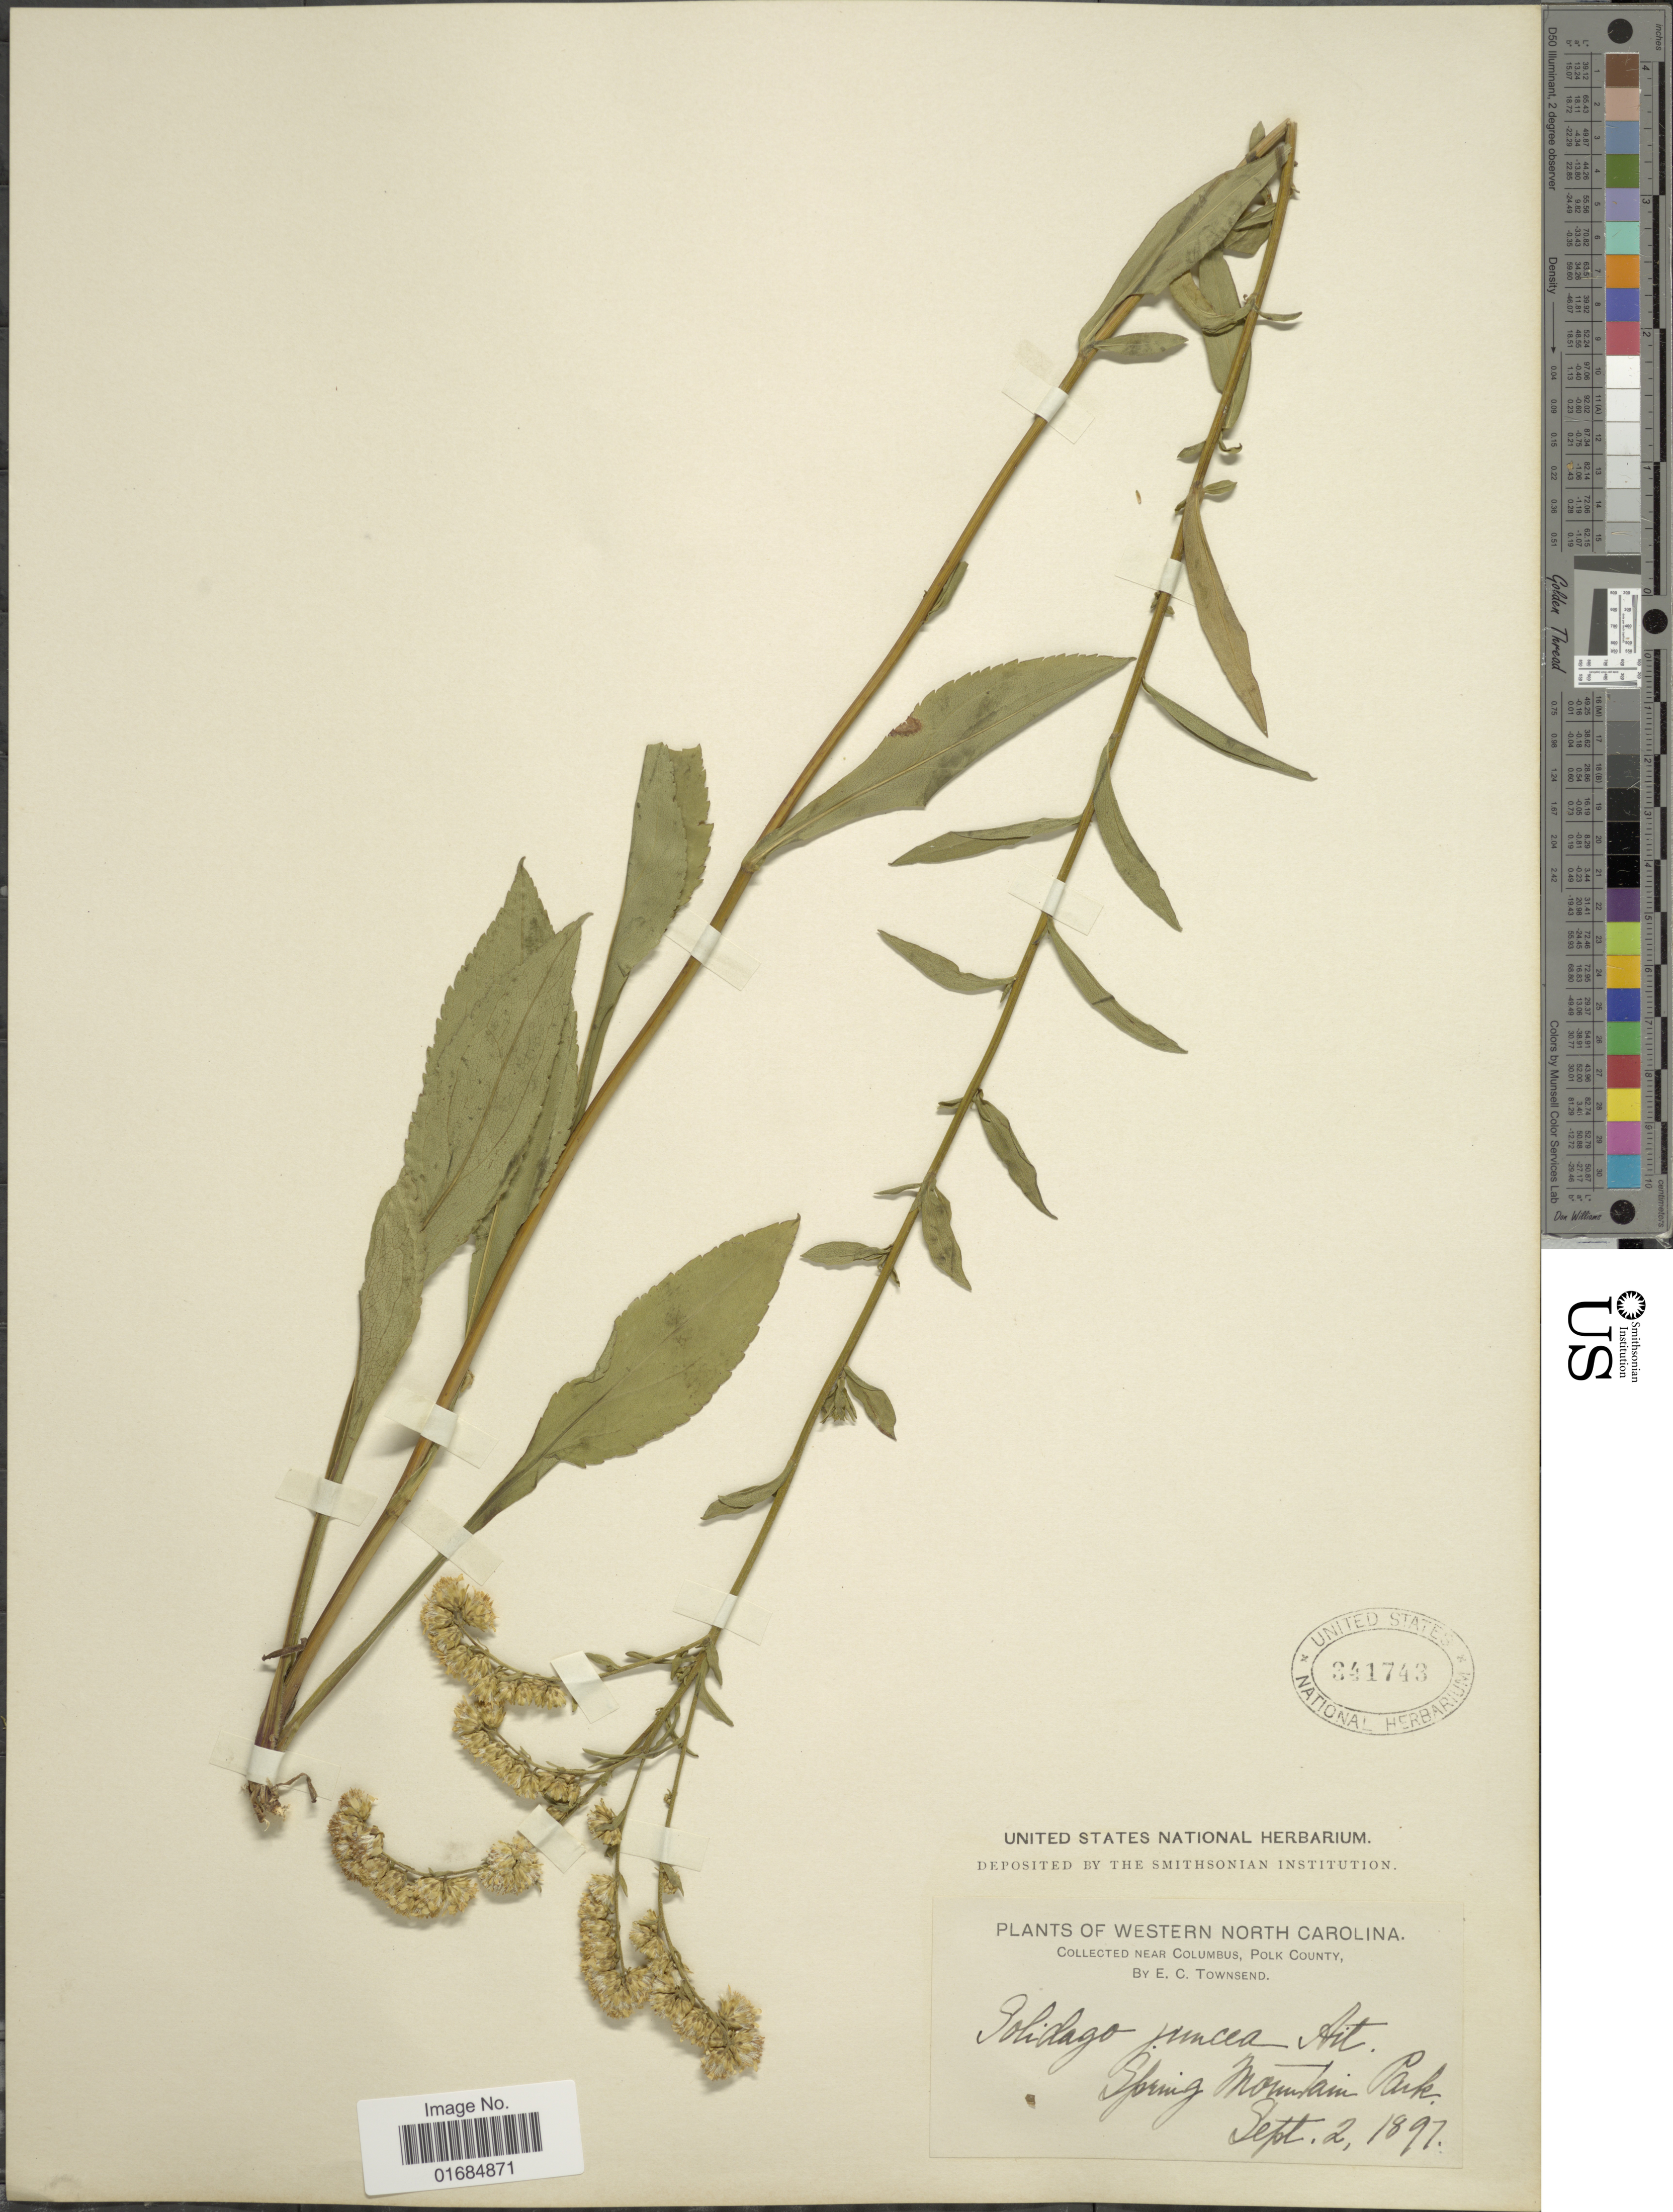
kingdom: Plantae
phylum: Tracheophyta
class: Magnoliopsida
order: Asterales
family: Asteraceae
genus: Solidago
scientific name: Solidago boottii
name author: Hook.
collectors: E. C. Townsend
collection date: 1897-09-02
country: United States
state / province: North Carolina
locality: Western North Carolina, near Columbus, Polk County, Spring Mountain Park.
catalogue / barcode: US 341743